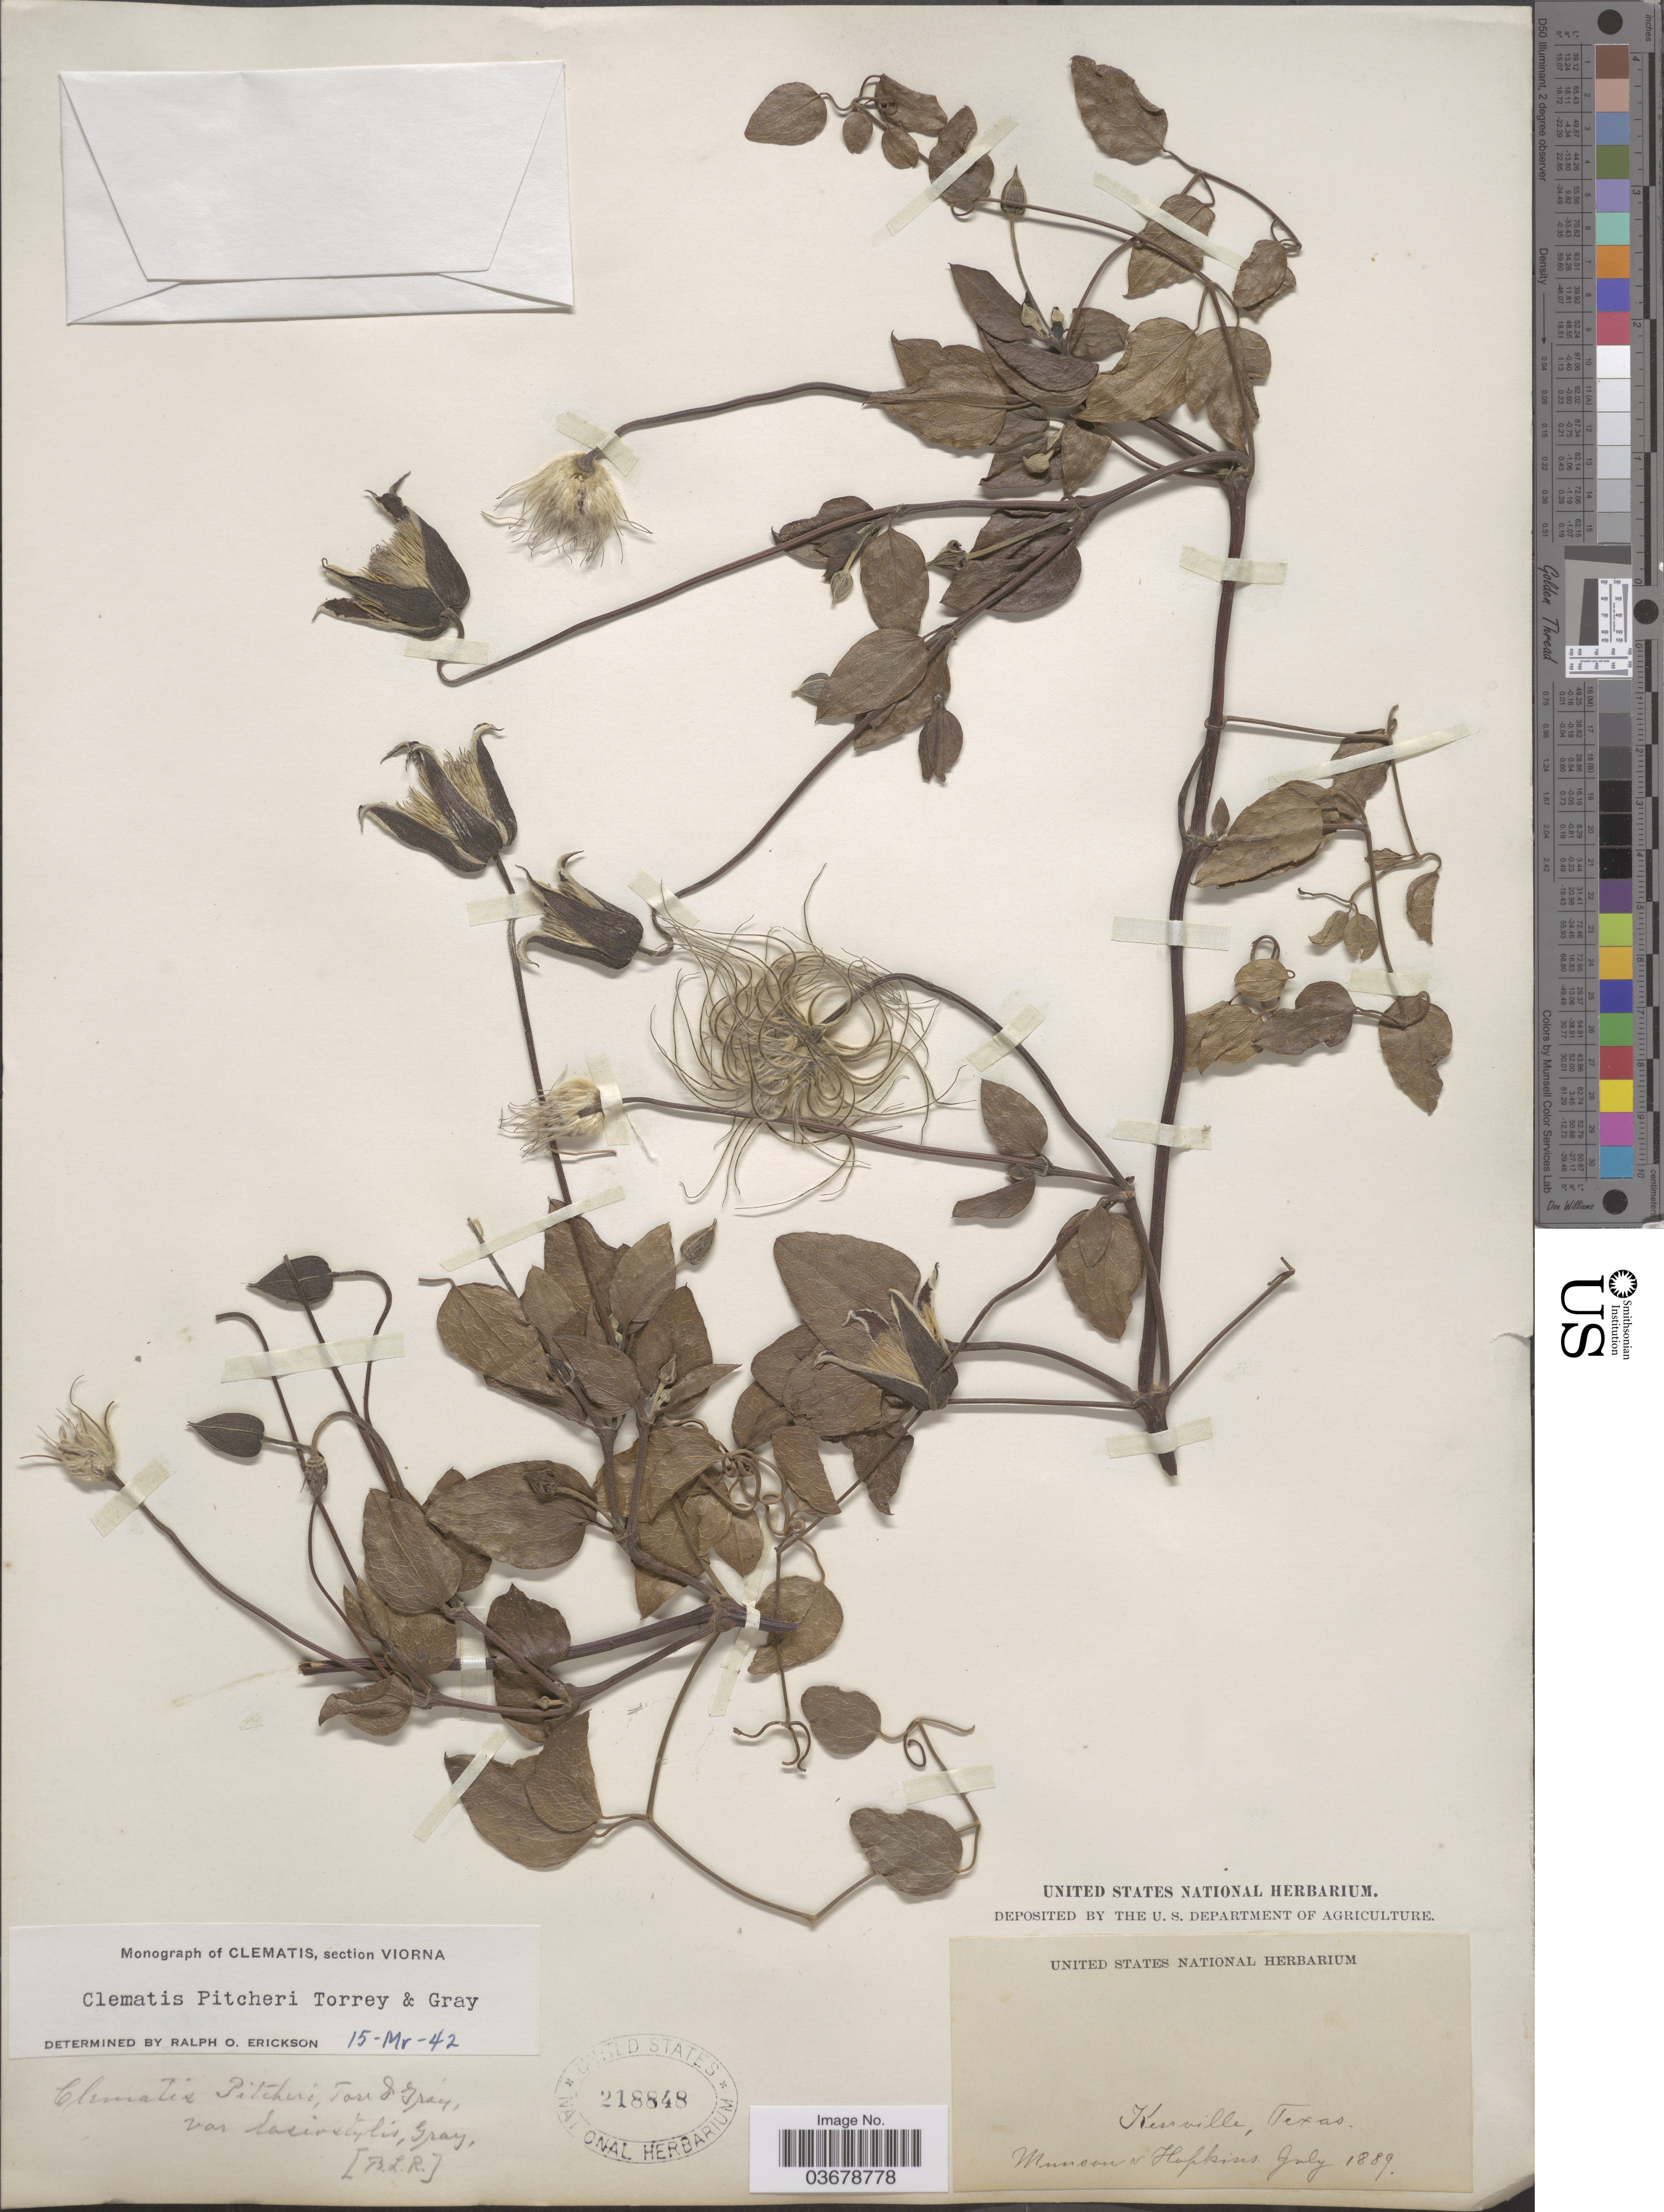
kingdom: Plantae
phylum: Tracheophyta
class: Magnoliopsida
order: Ranunculales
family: Ranunculaceae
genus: Clematis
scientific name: Clematis viorna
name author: L.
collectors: -. Munson & -- Hopkins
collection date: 1889-07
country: United States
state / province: Texas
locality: Kerrville.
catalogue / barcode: US 218848